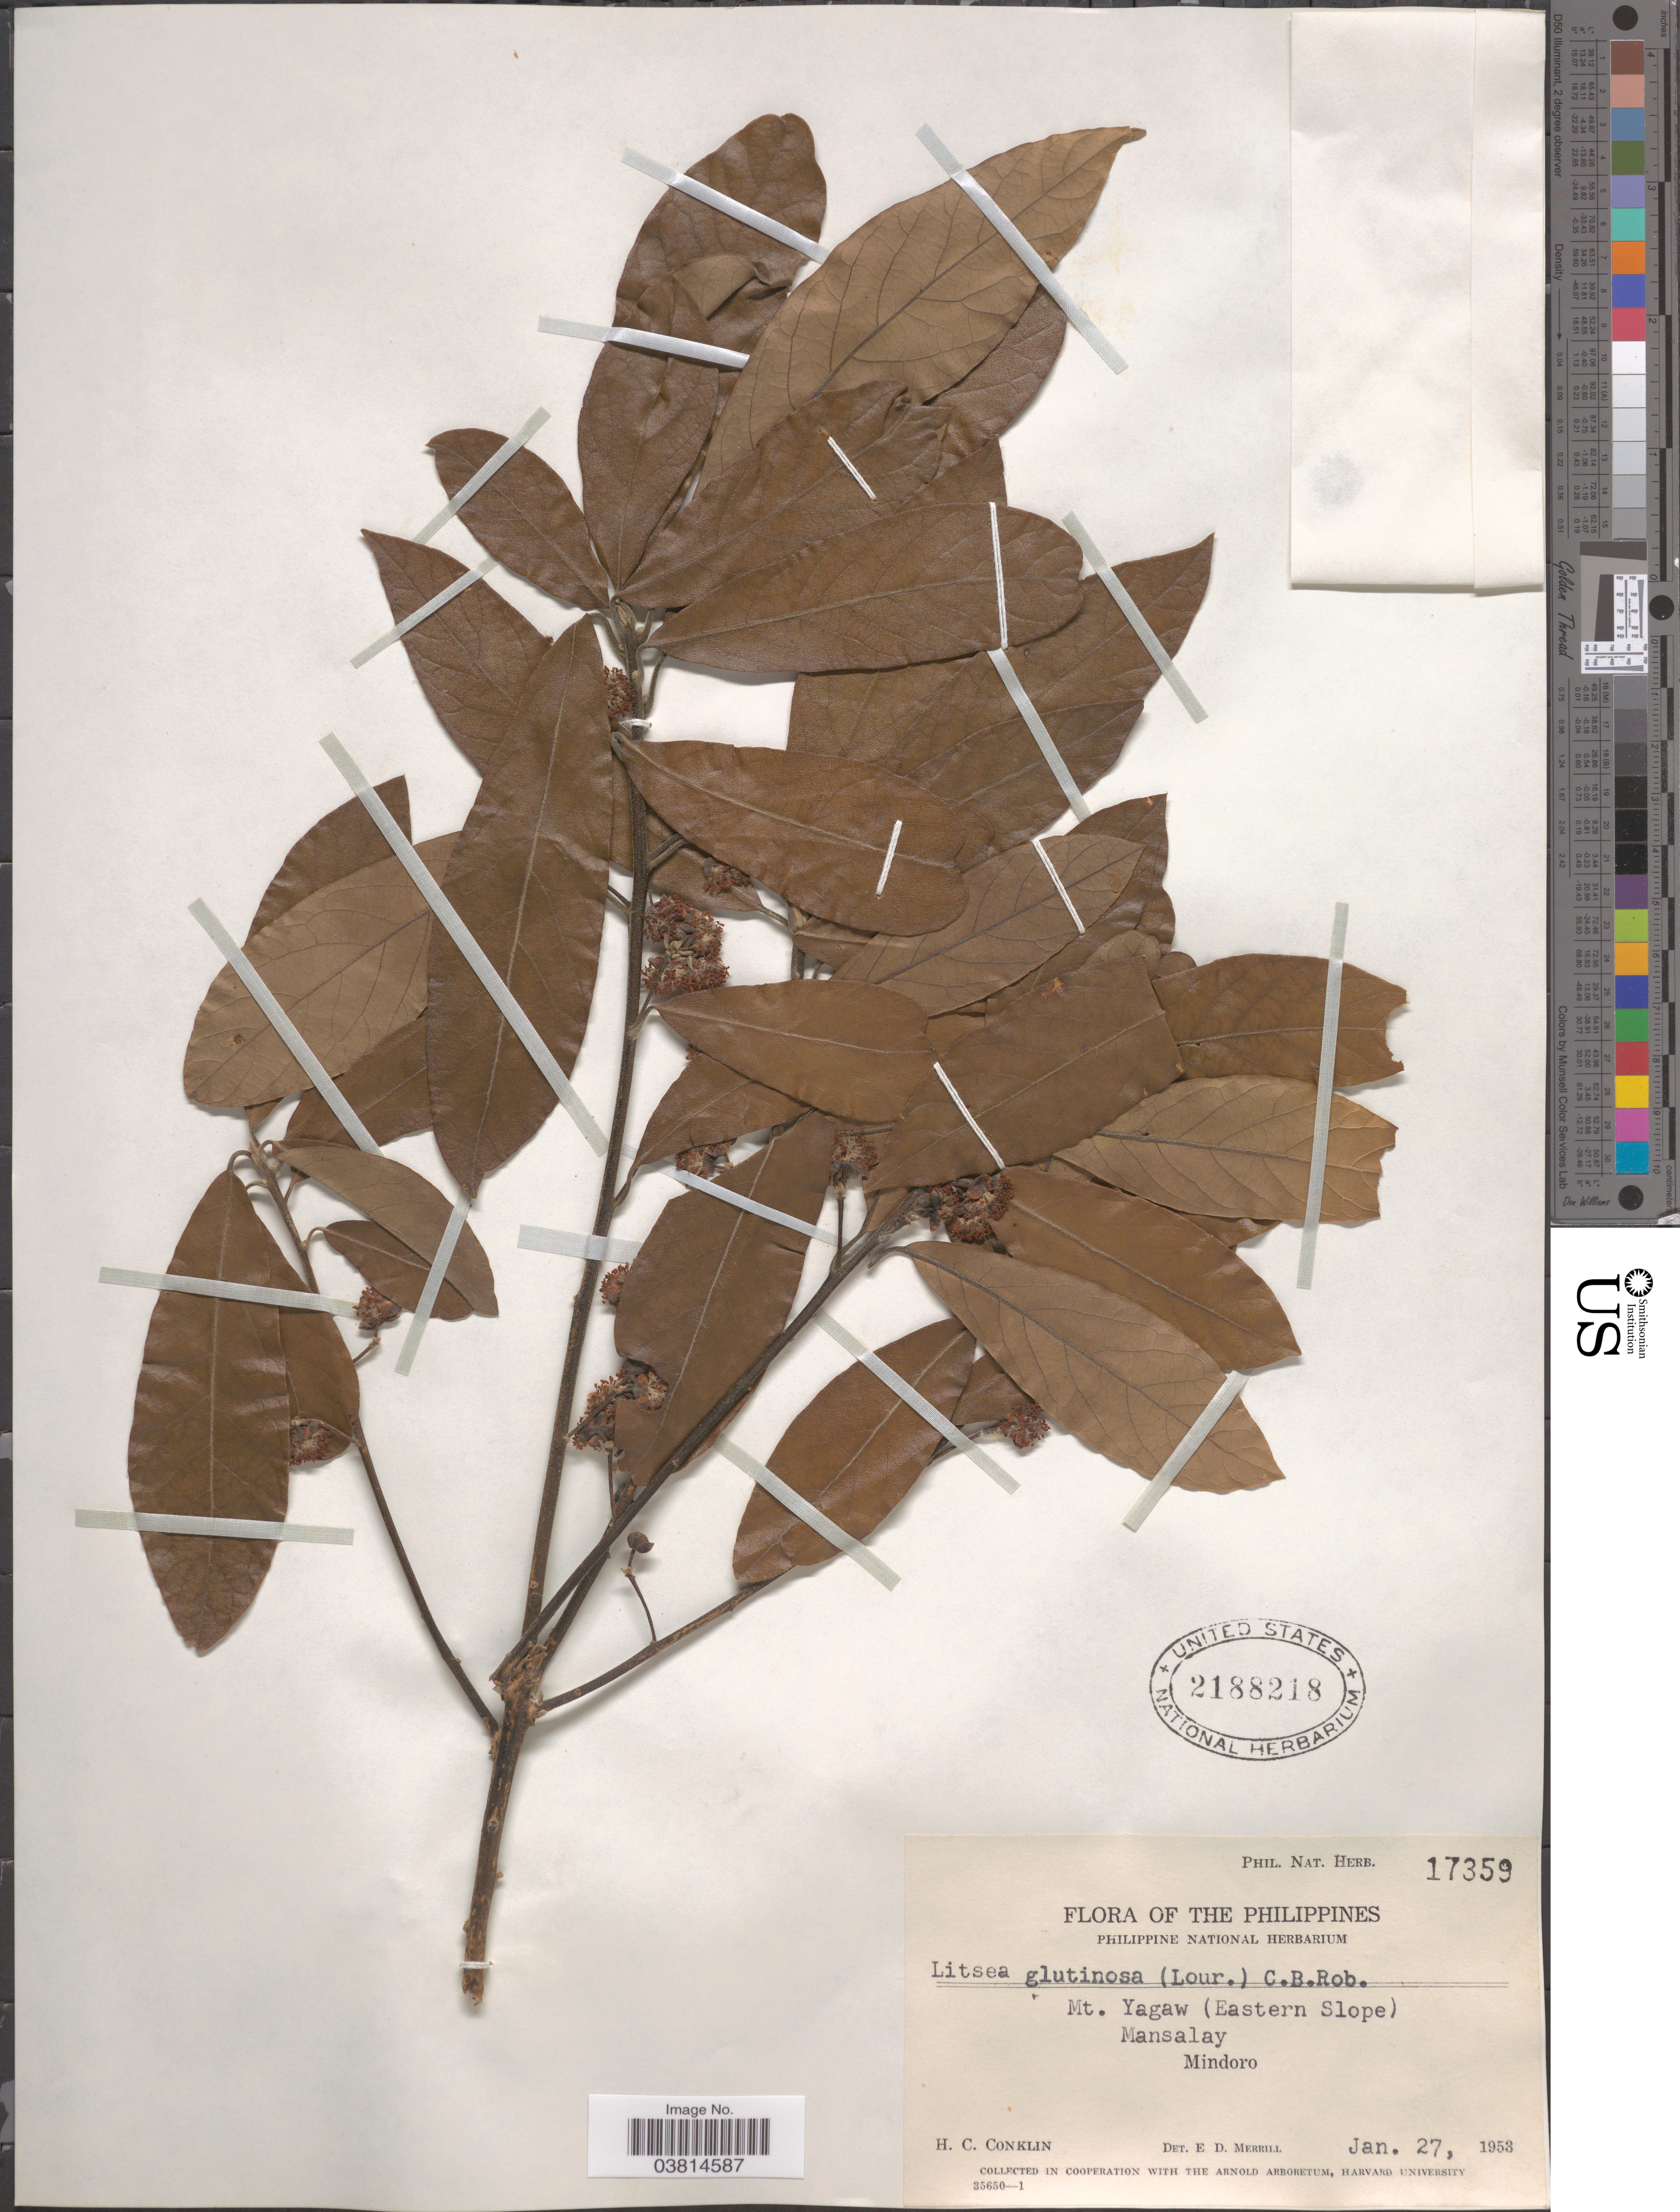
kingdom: Plantae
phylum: Tracheophyta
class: Magnoliopsida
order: Laurales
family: Lauraceae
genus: Litsea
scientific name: Litsea glutinosa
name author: (Lour.) C.B. Rob.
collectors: H. Conklin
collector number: Phil. Nat. Herb. 17359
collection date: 1953-01-27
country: Philippines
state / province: Mimaropa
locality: Mt. Yagaw (Eastern Slope). Mansalay. Mindoro.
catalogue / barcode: US 2188218